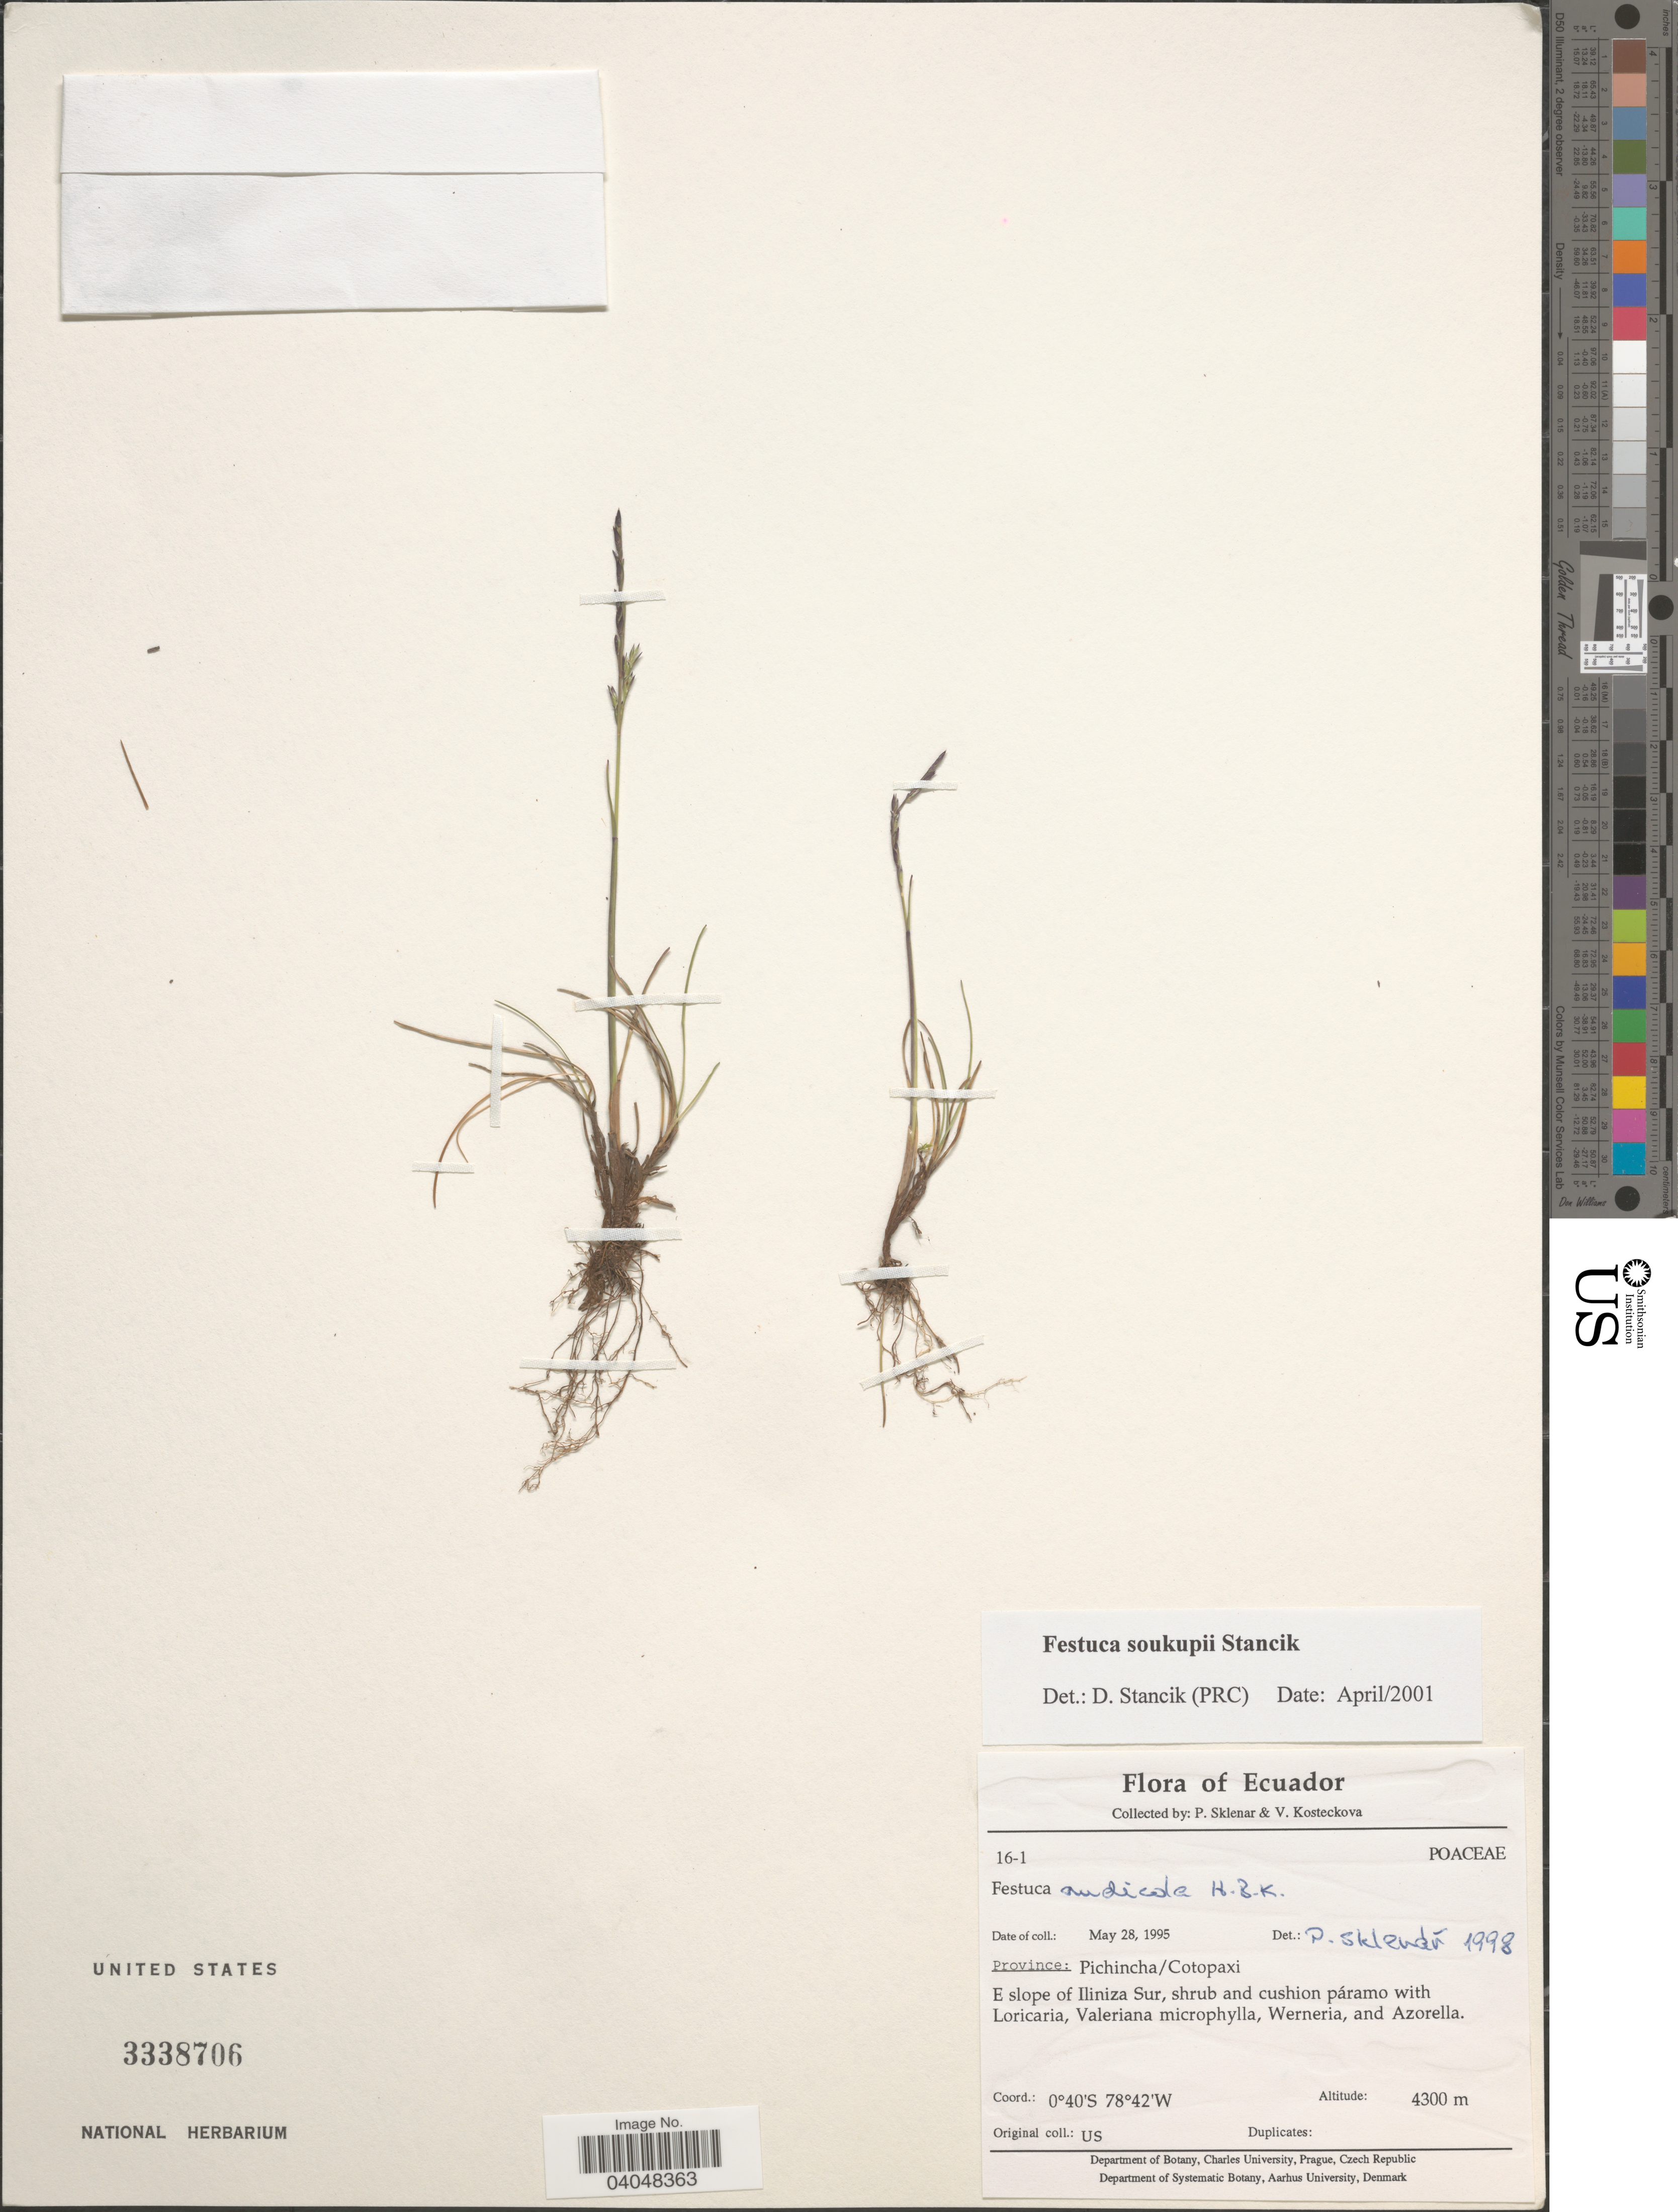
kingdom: Plantae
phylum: Tracheophyta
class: Liliopsida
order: Poales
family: Poaceae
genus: Festuca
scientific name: Festuca soukupii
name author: Stancik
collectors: P. Sklenar & V. Kosteckova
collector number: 16-1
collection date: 1995-05-28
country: Ecuador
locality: Province: Pichincha/Cotopaxi. E slope of Iliniza Sur.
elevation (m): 4300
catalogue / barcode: US 3338706